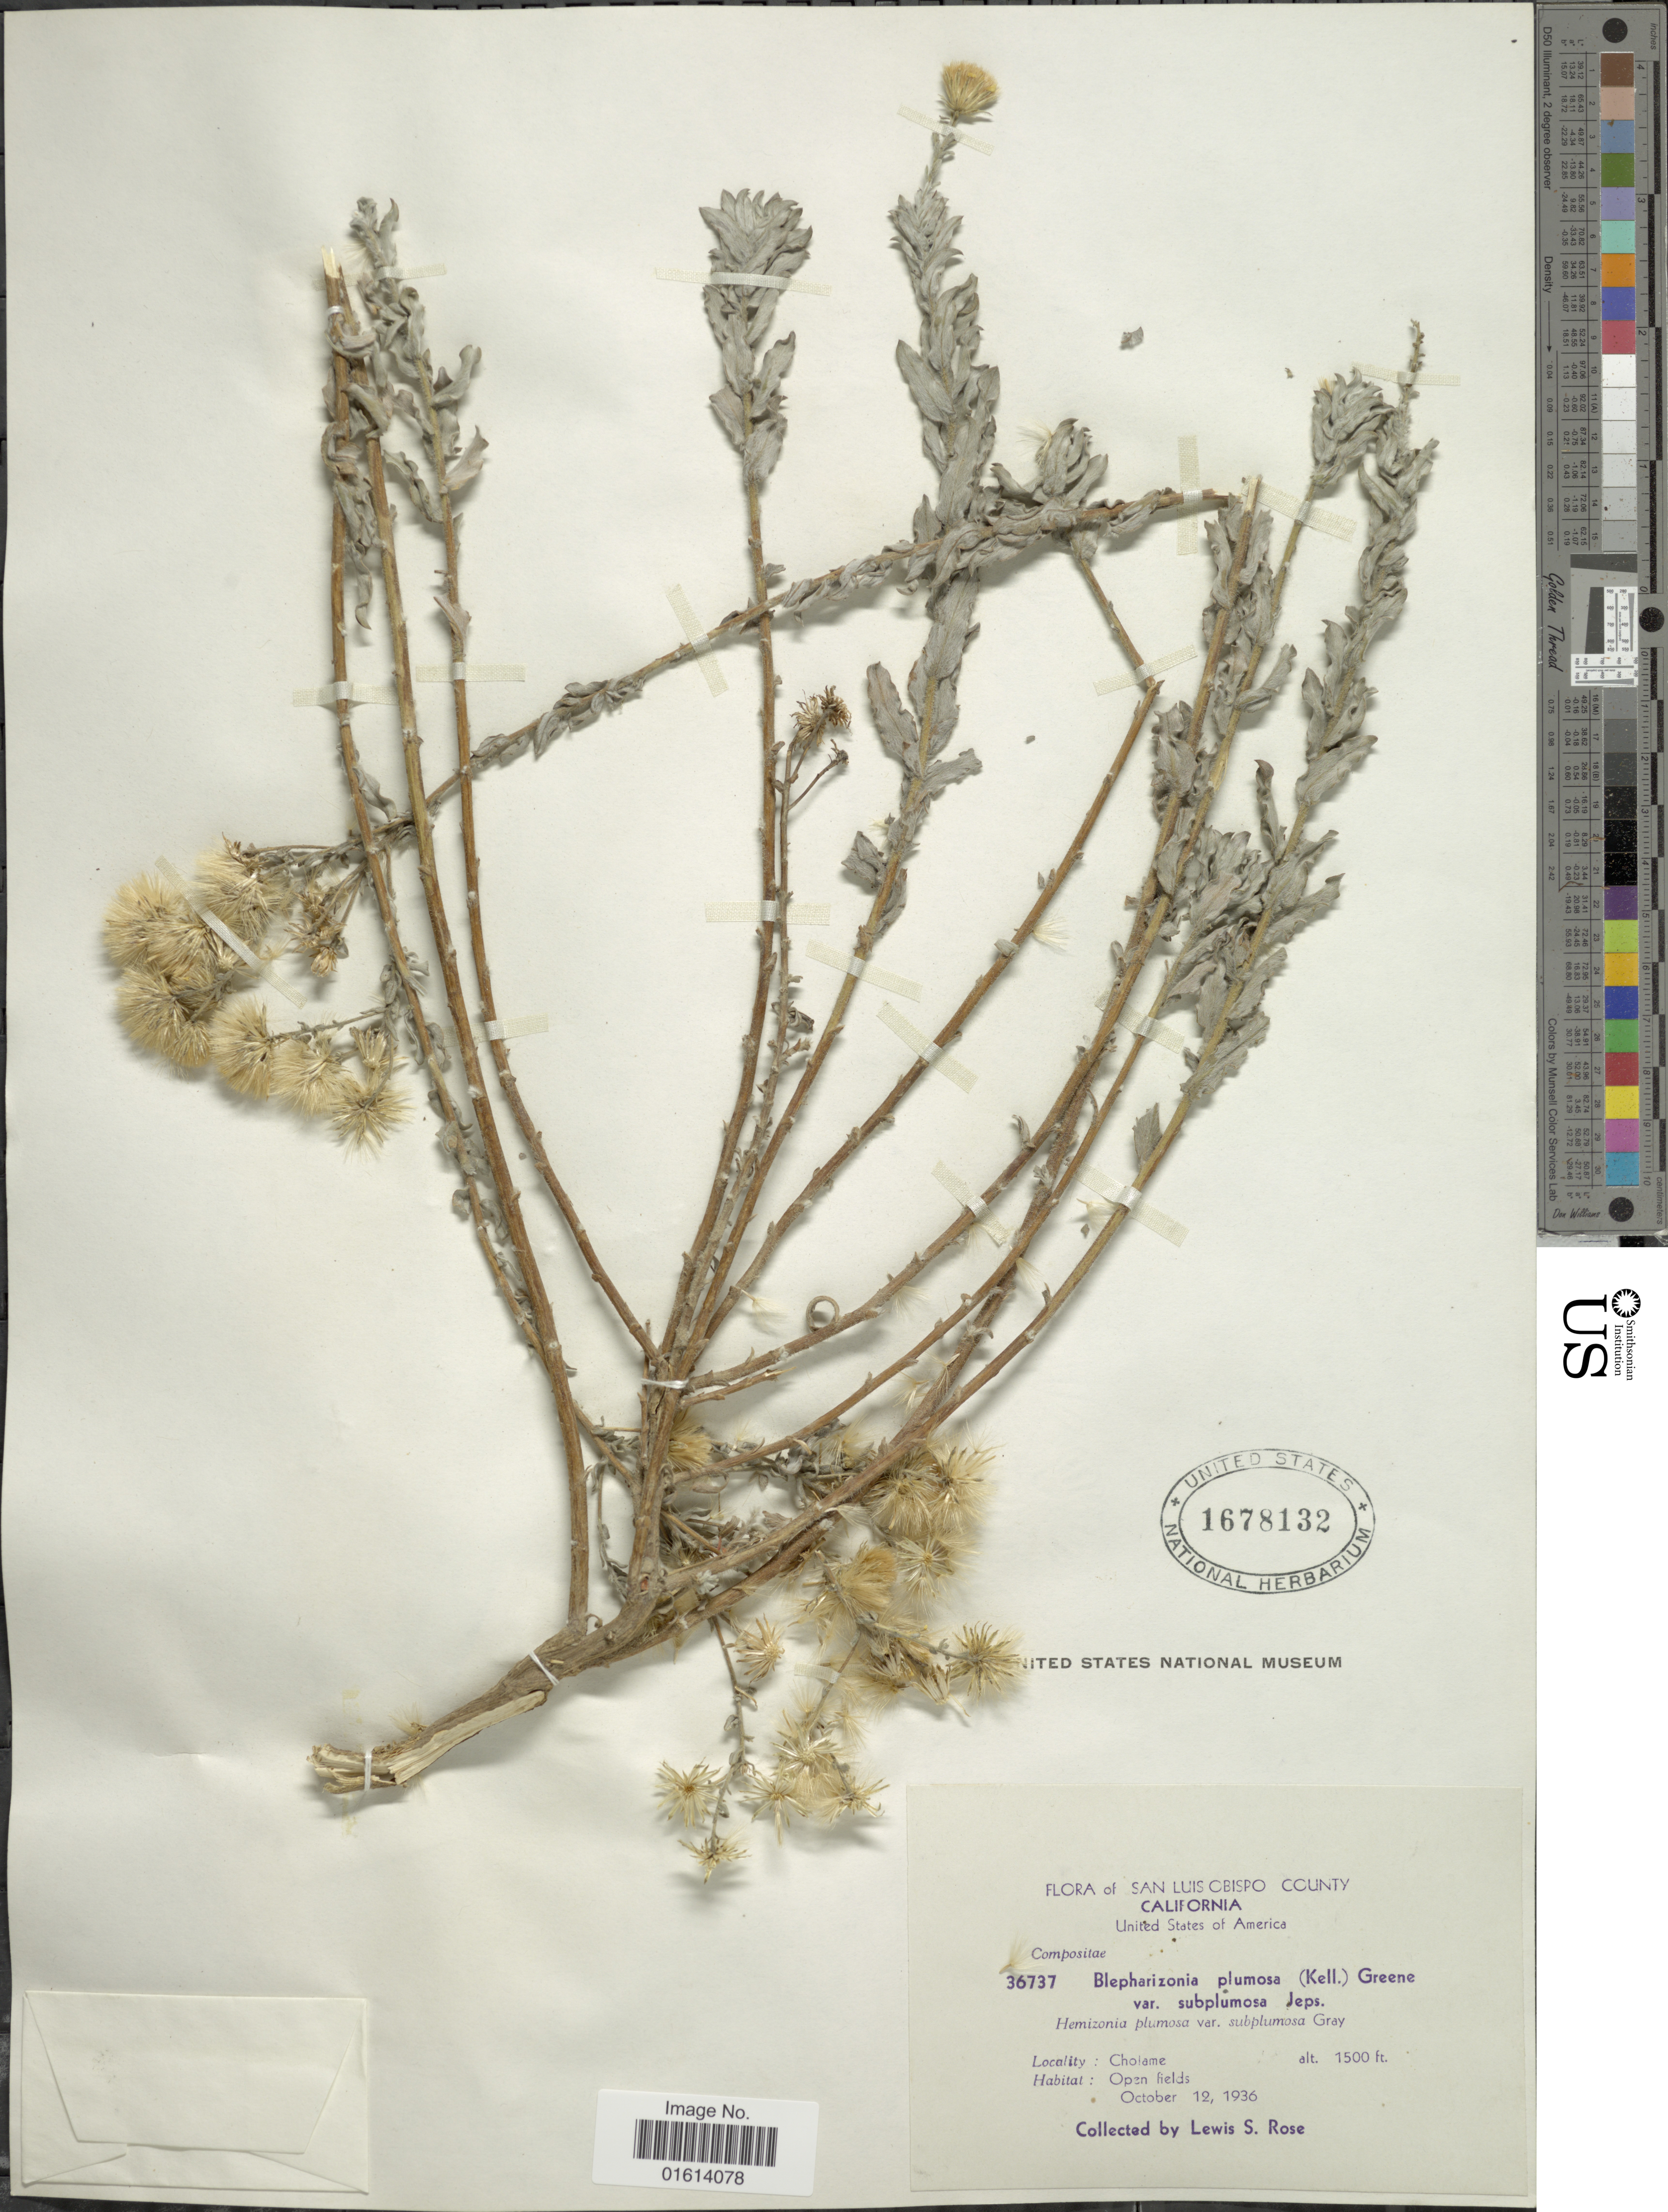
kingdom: Plantae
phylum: Tracheophyta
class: Magnoliopsida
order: Asterales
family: Asteraceae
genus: Blepharizonia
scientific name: Blepharizonia plumosa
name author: (Kellogg) Greene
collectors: L. S. Rose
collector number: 36737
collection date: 1936-10-12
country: United States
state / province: California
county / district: San Luis Obispo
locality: San Luis Obispo County, United States of America, Cholame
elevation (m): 457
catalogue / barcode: US 1678132